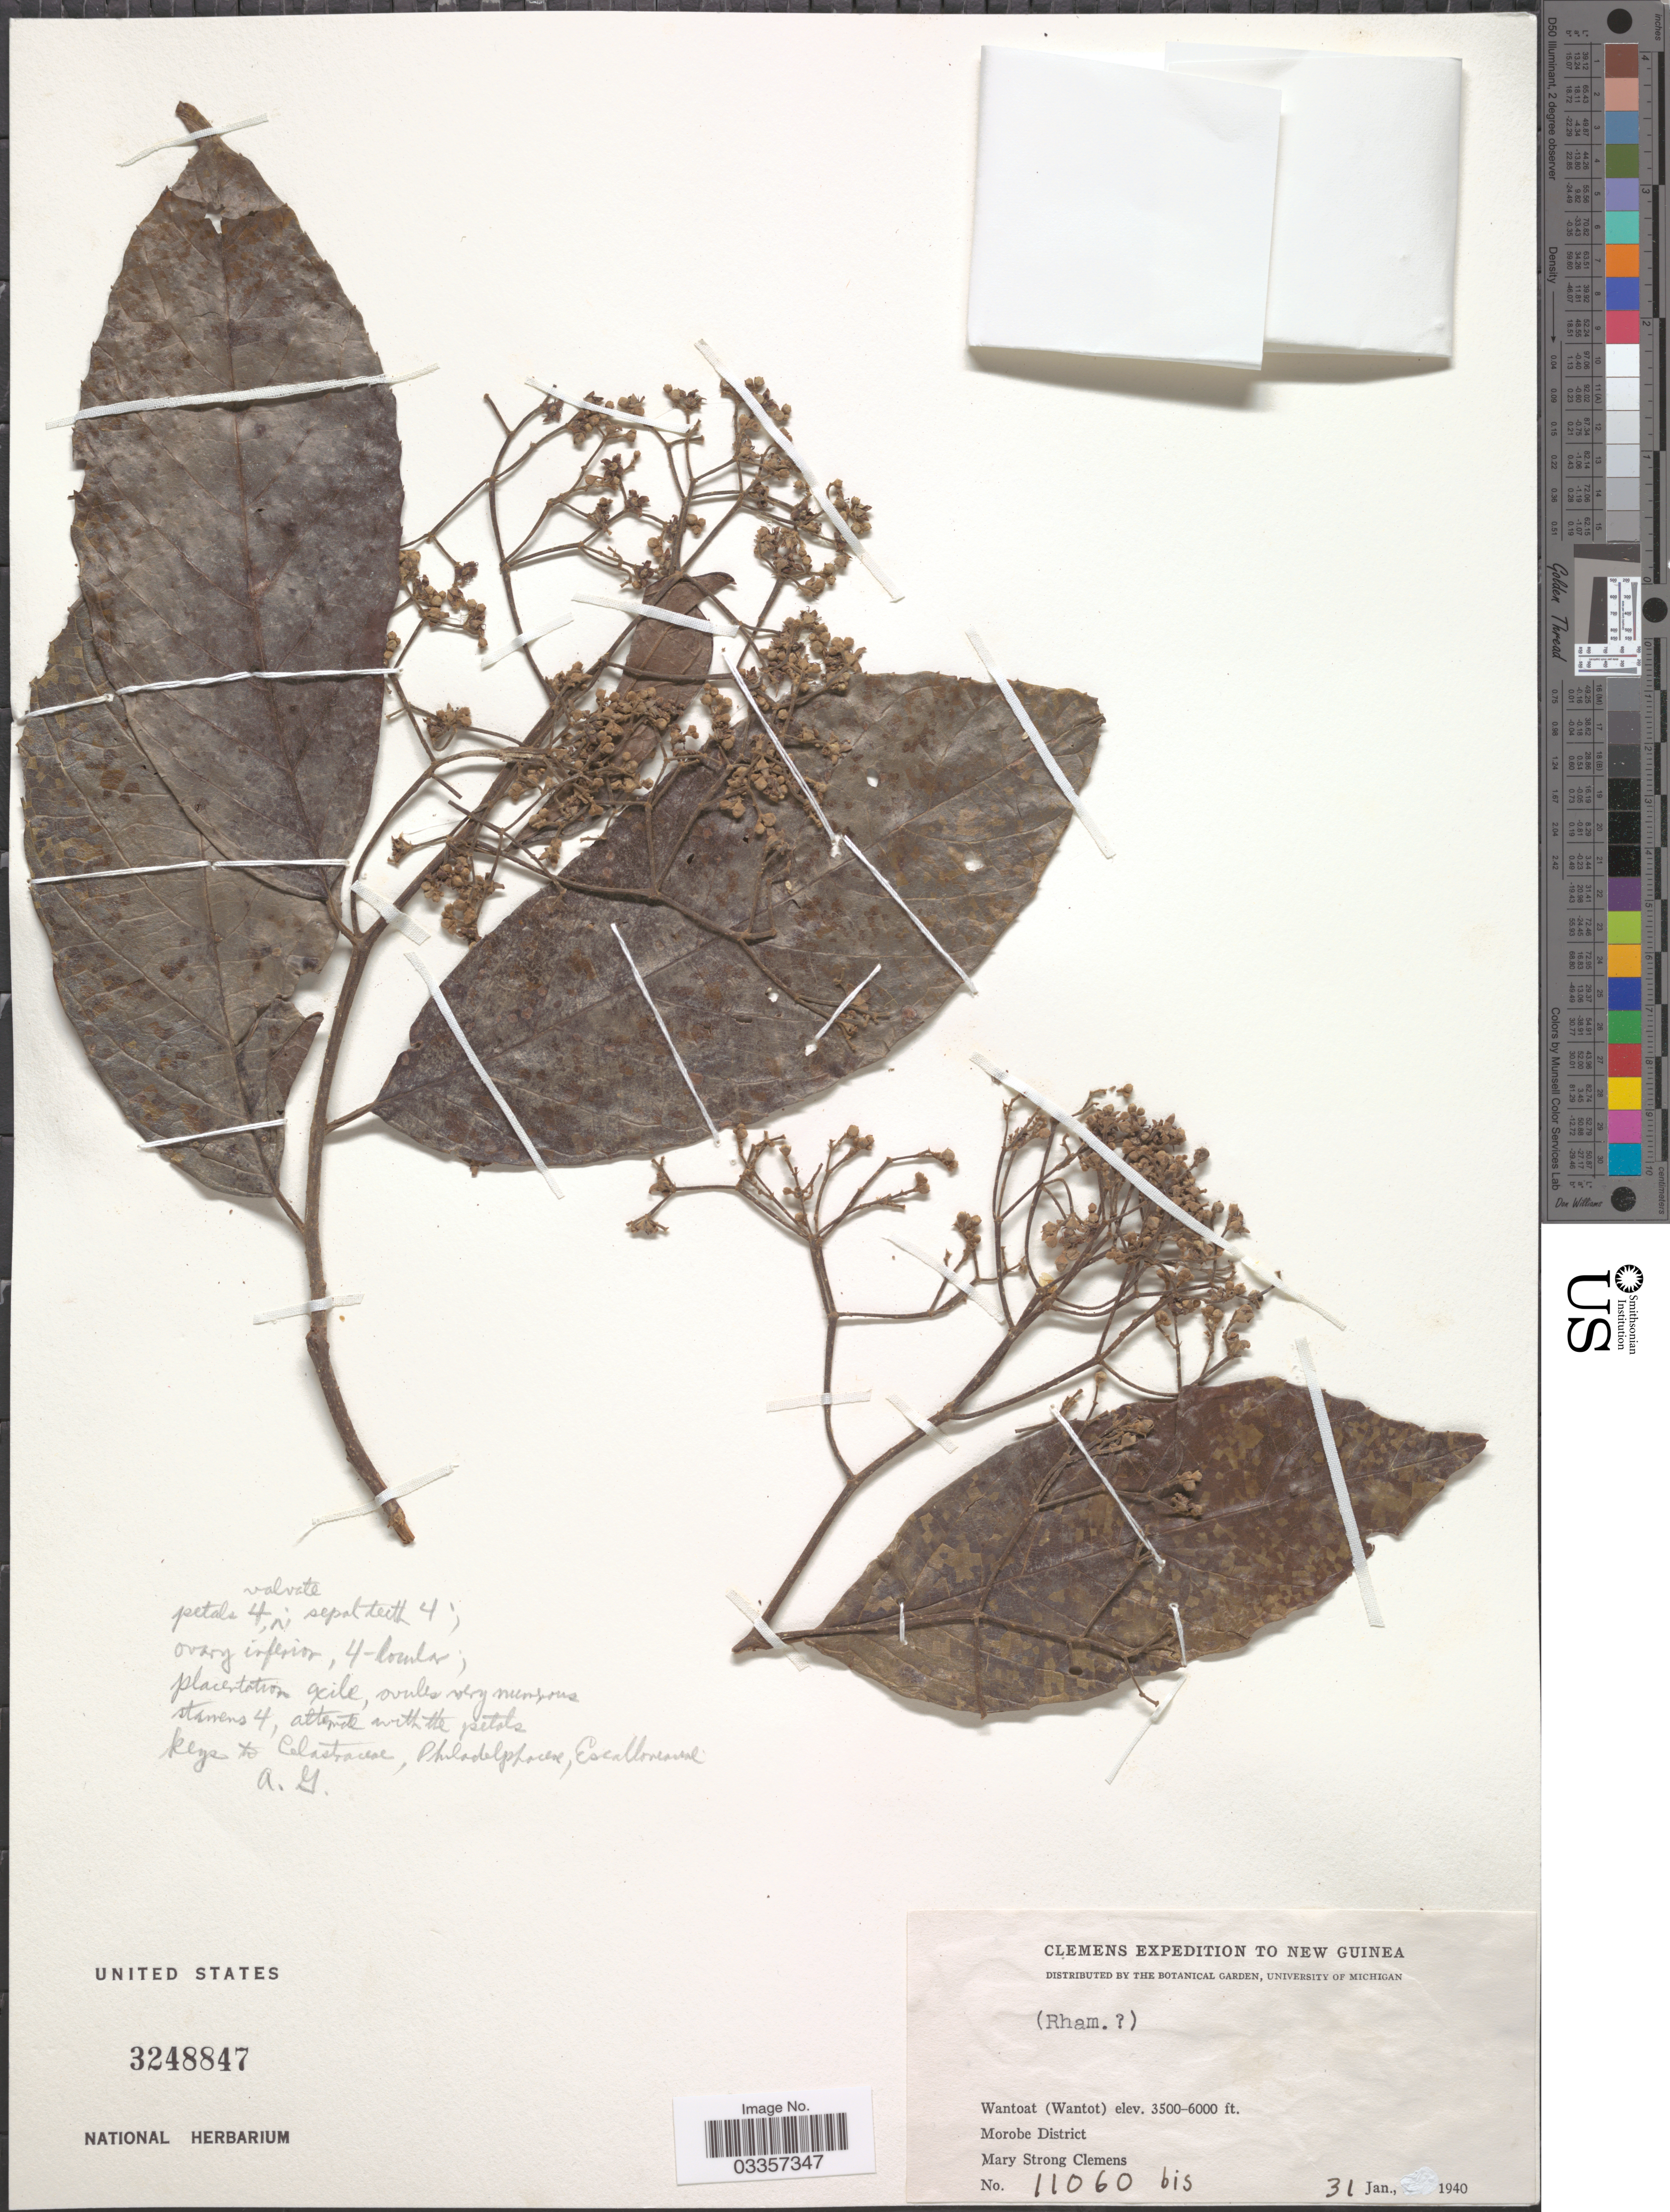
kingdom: Plantae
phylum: Tracheophyta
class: Magnoliopsida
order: Celastrales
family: Celastraceae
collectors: M. S. Clemens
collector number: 11060bis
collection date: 1940-01-31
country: Papua New Guinea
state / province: Morobe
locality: New Guinea. Wantoat (Wantot). Morobe District.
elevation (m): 1067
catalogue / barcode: US 3248847